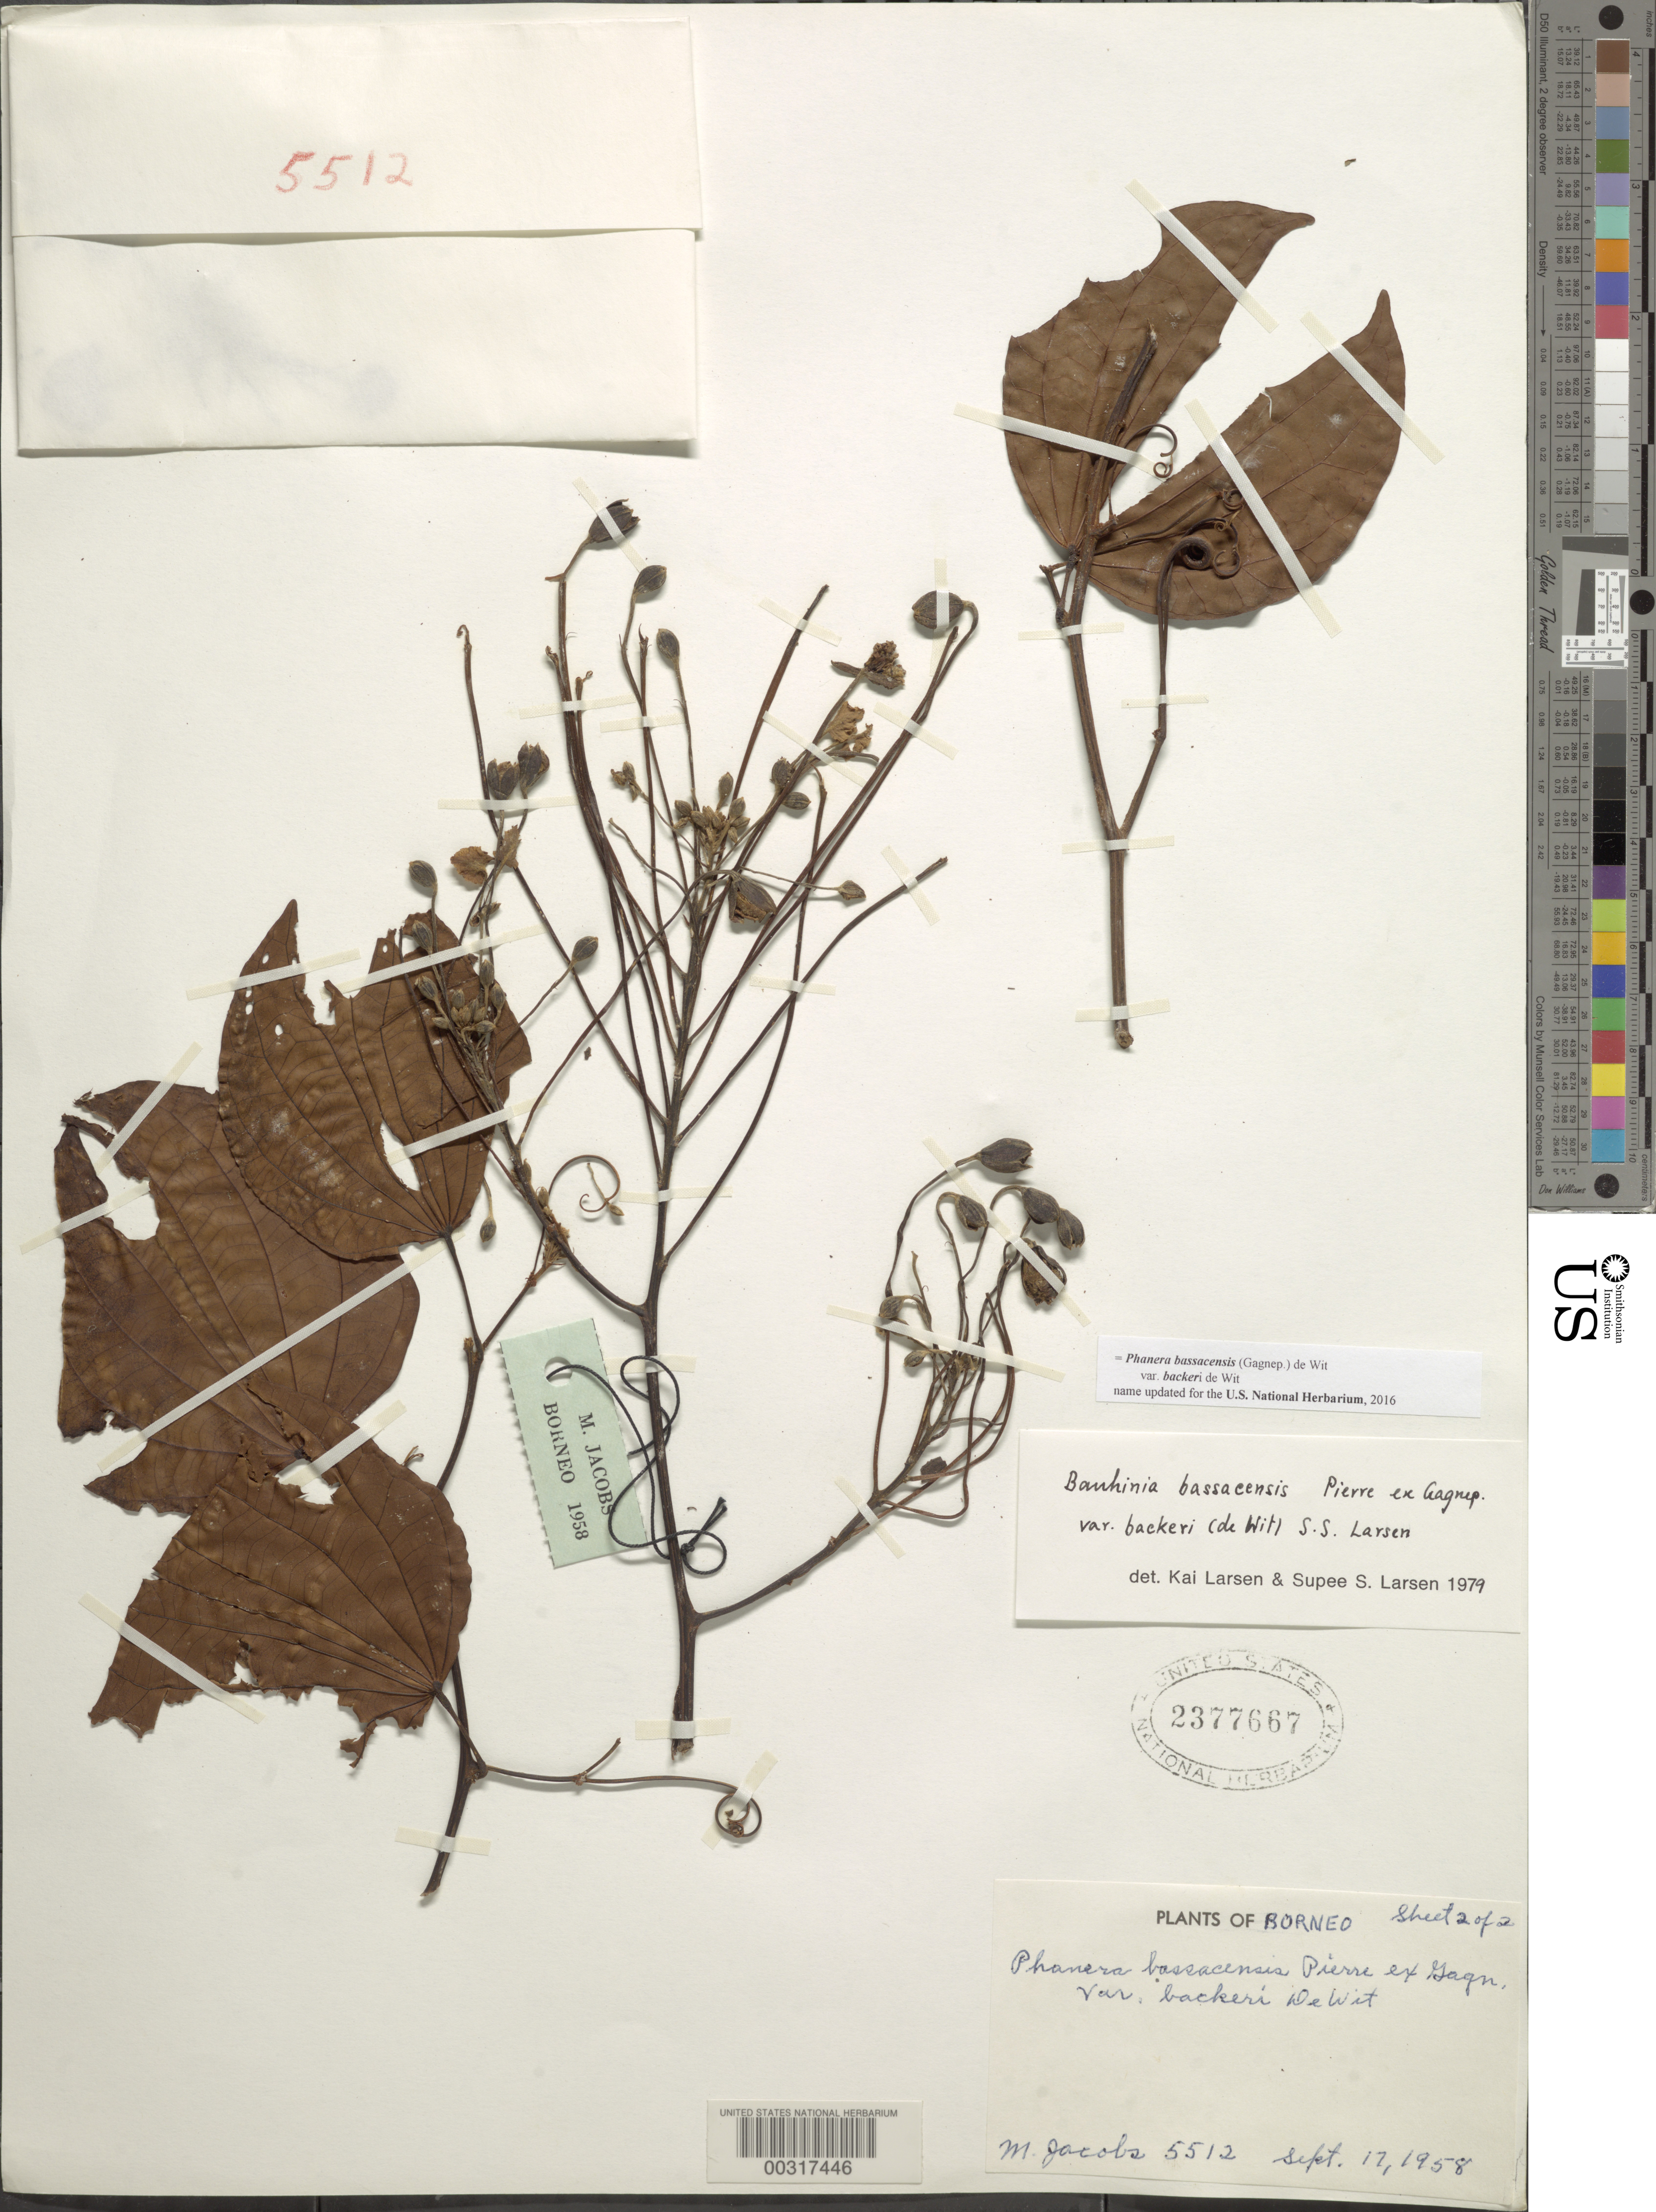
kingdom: Plantae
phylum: Tracheophyta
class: Magnoliopsida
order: Fabales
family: Fabaceae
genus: Phanera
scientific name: Phanera bassacensis var. backeri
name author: de Wit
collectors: M. R. Jacobs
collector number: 5512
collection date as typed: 17 Sep 1958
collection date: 1958-09-17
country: Malaysia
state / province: Sarawak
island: Borneo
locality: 30 km ne of kuching, bako national park, w of the mouth of the sarawak river, along lintang path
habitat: Poor sandstone substratum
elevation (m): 150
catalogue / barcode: US 2377667